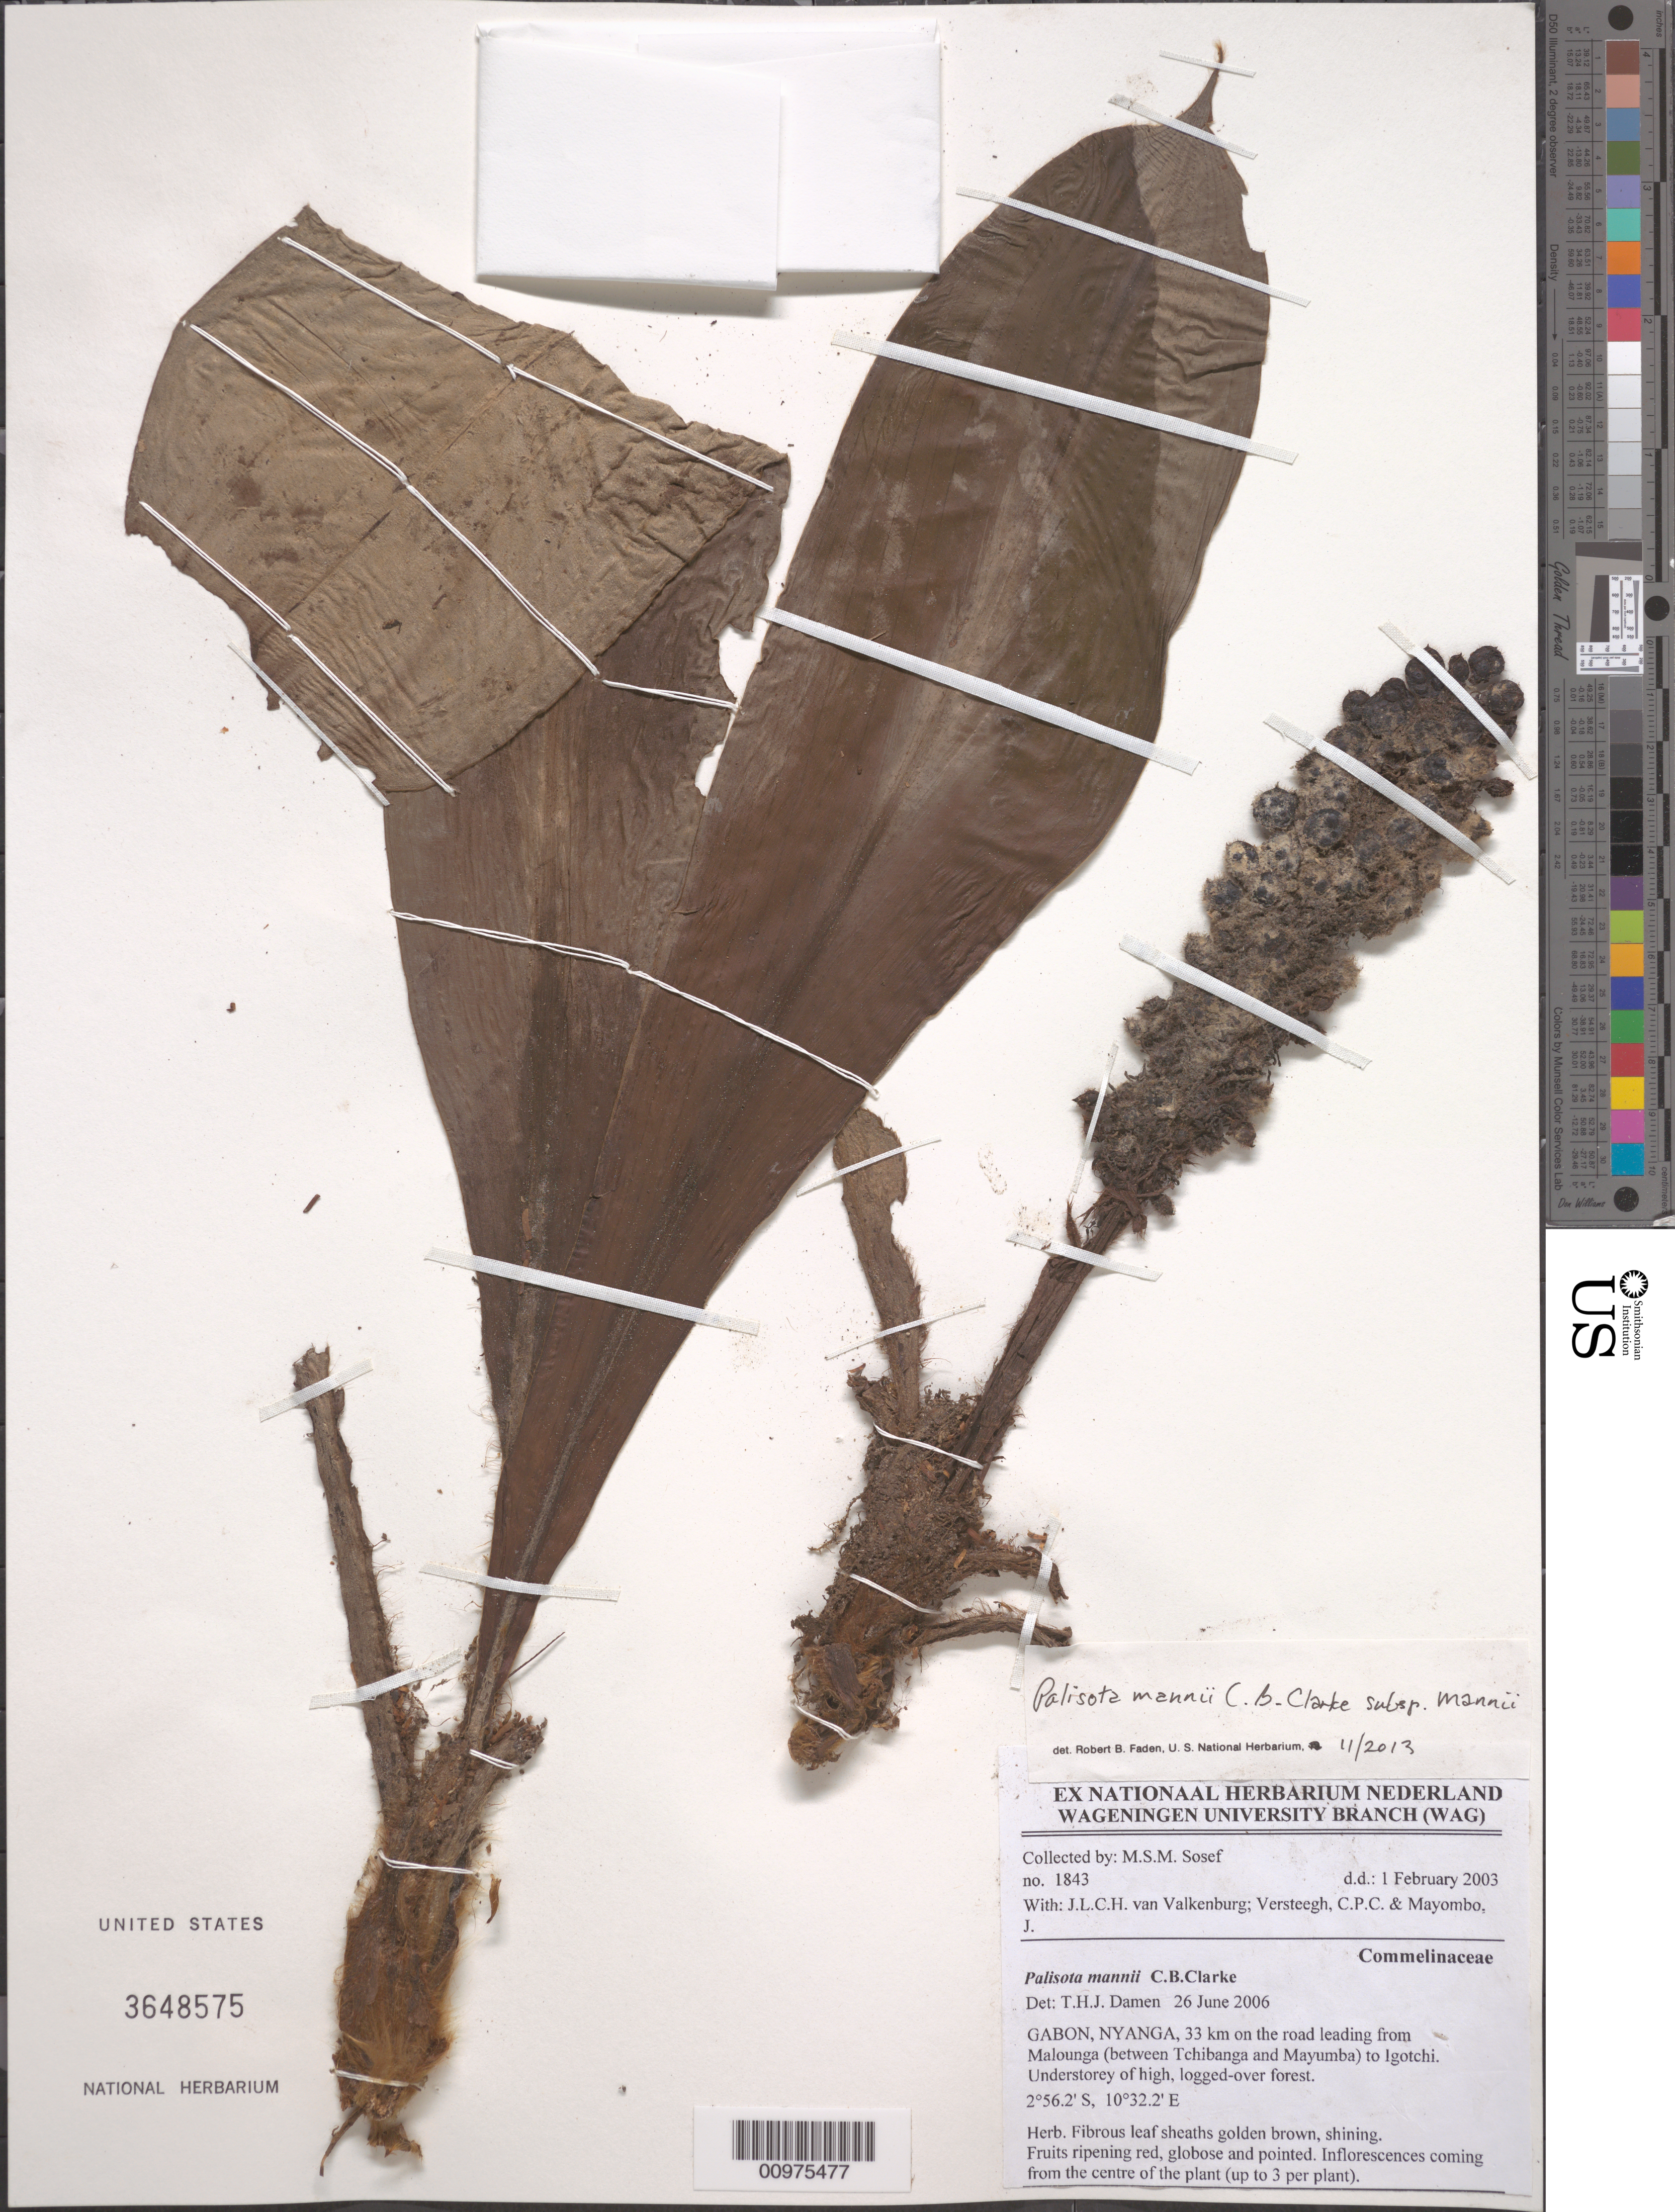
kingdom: Plantae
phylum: Tracheophyta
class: Liliopsida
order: Commelinales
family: Commelinaceae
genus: Palisota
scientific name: Palisota mannii subsp. mannii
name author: C.B. Clarke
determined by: Faden, Robert B., (US), Smithsonian Institution - National Museum of Natural History (UNITED STATES)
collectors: M. Sosef et al.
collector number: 1843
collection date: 2003-02-01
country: Gabon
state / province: Nyanga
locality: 33 km on the road leading from Malounga (between Tchibanga and Mayumba) to Igotchi.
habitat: Understory of high, logged-over forest.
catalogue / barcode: US 3648575